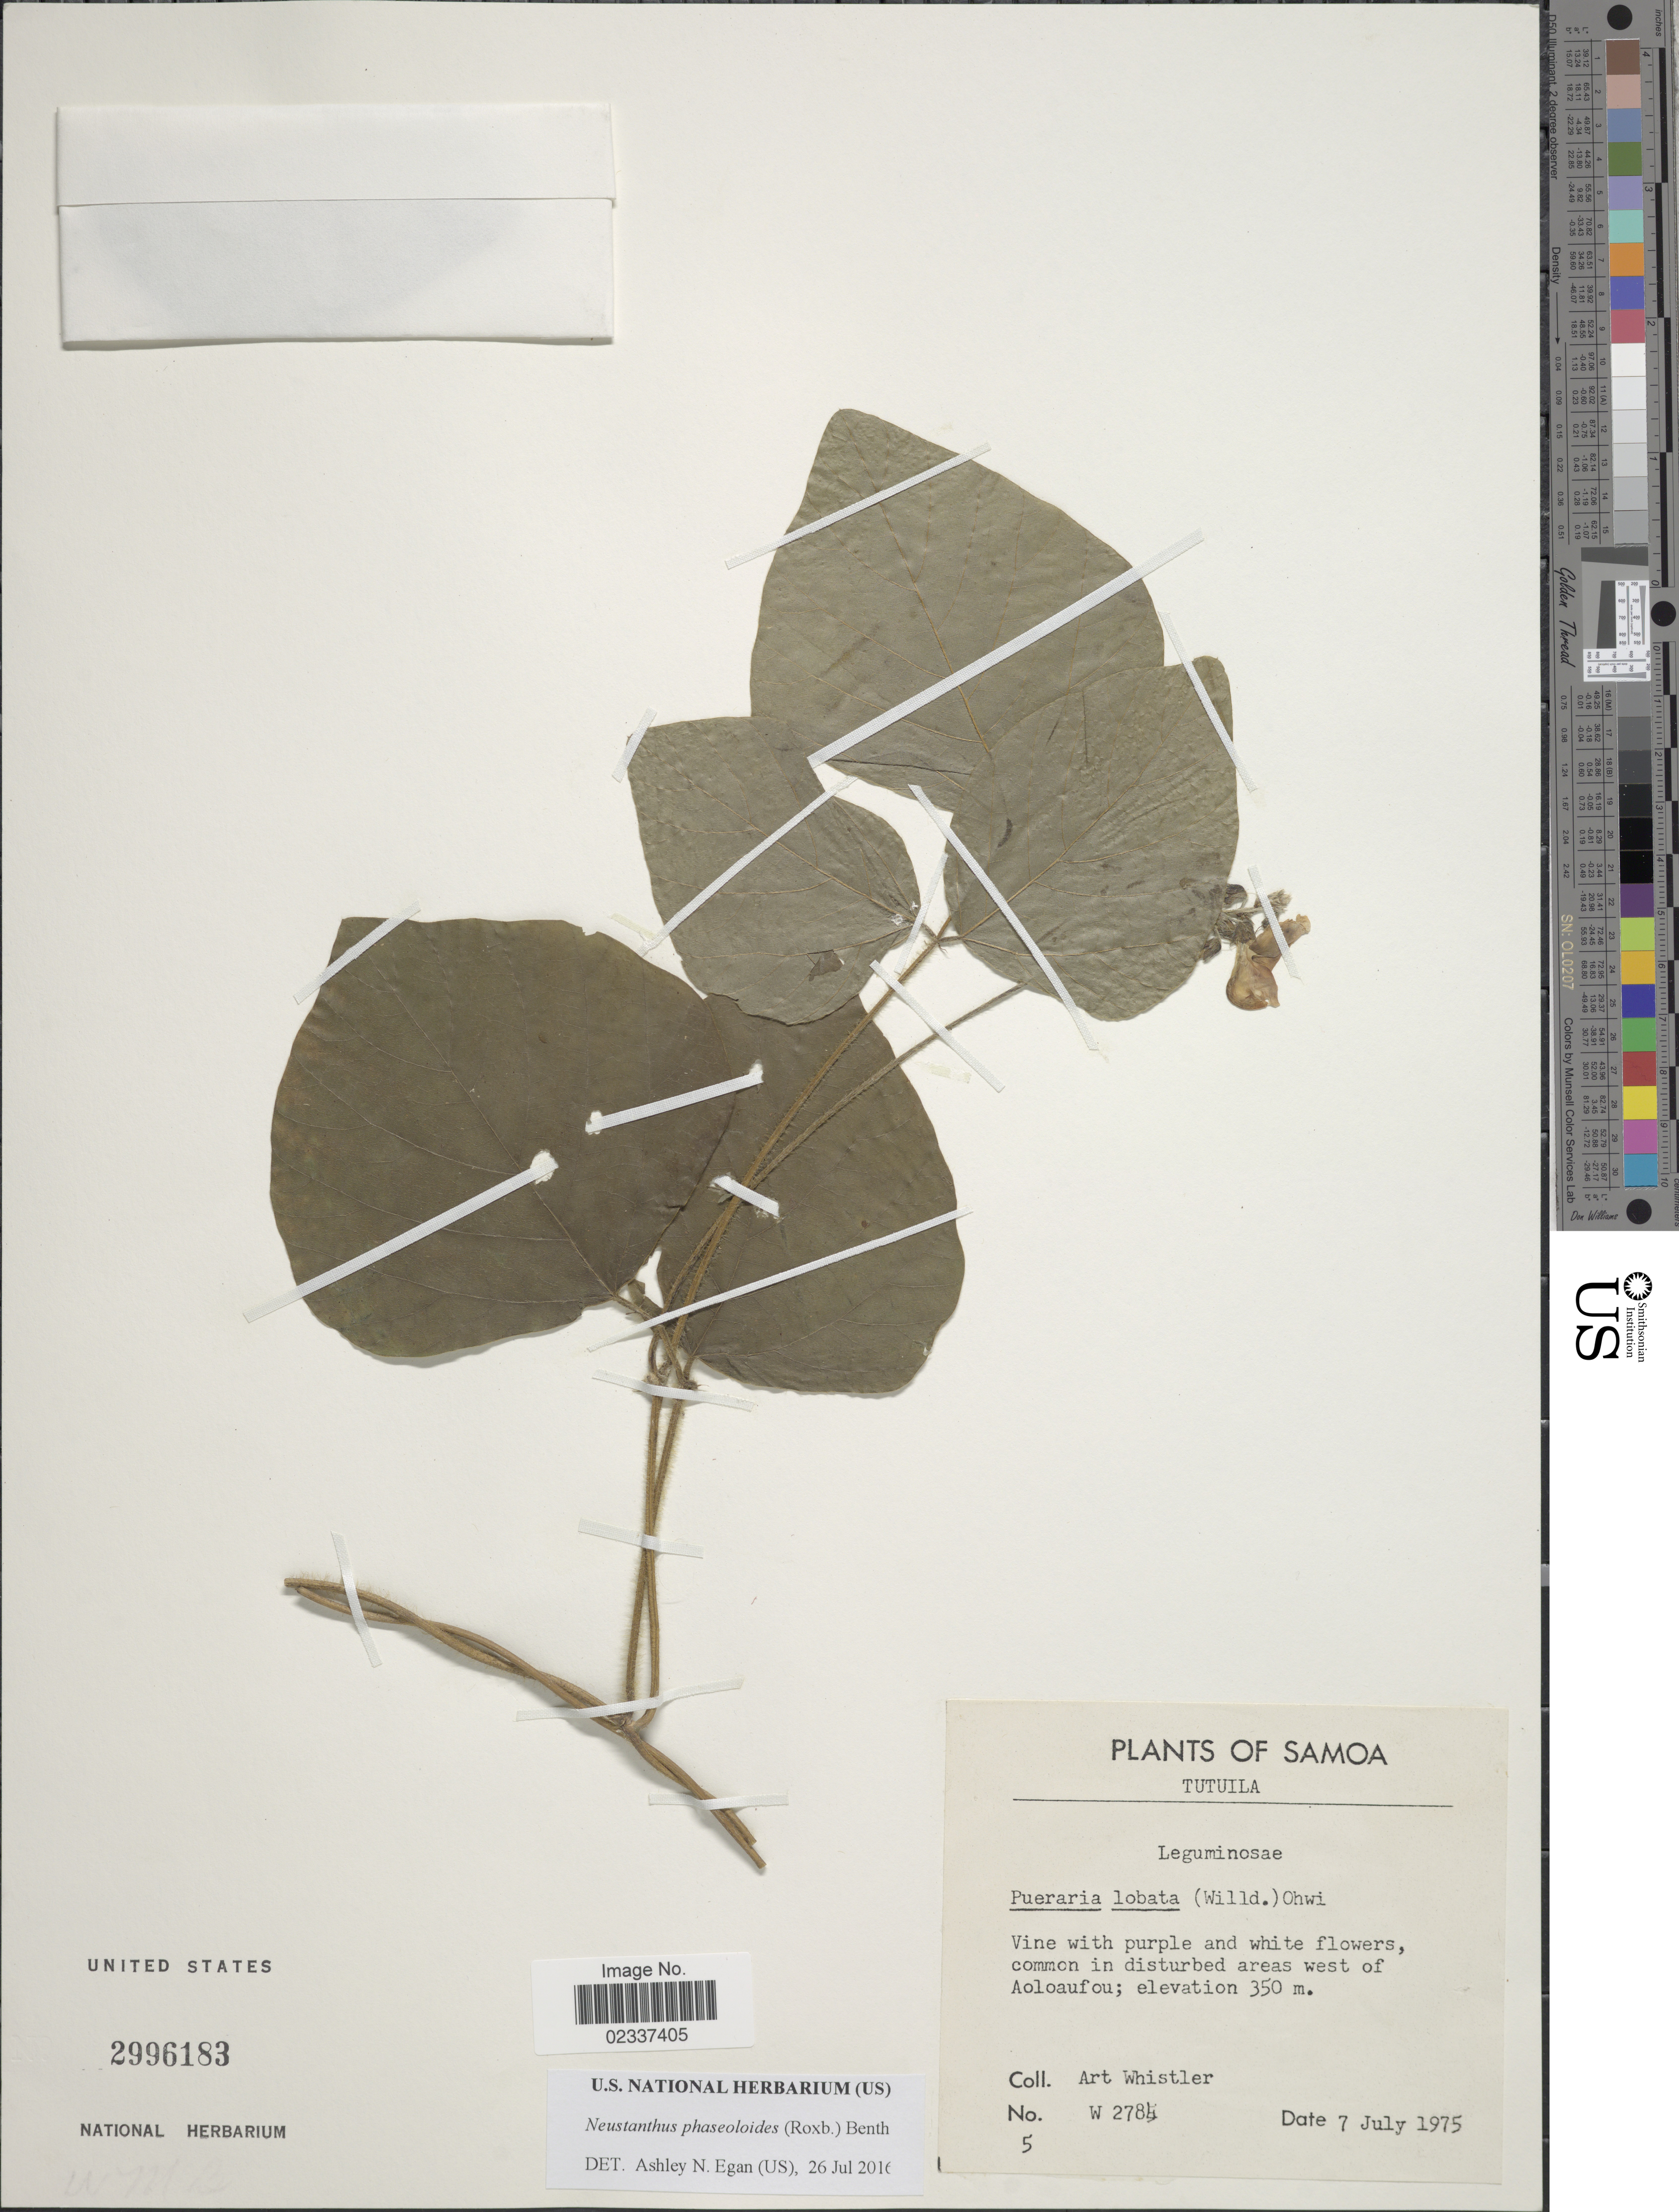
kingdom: Plantae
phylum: Tracheophyta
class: Magnoliopsida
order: Fabales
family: Fabaceae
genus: Neustanthus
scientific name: Neustanthus phaseoloides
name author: (Roxb.) Benth.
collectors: A. Whistler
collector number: W 2784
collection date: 1975-07-07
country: American Samoa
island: Tutuila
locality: Tutuila, areas west of Aoloaufou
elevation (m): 350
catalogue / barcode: US 2996183